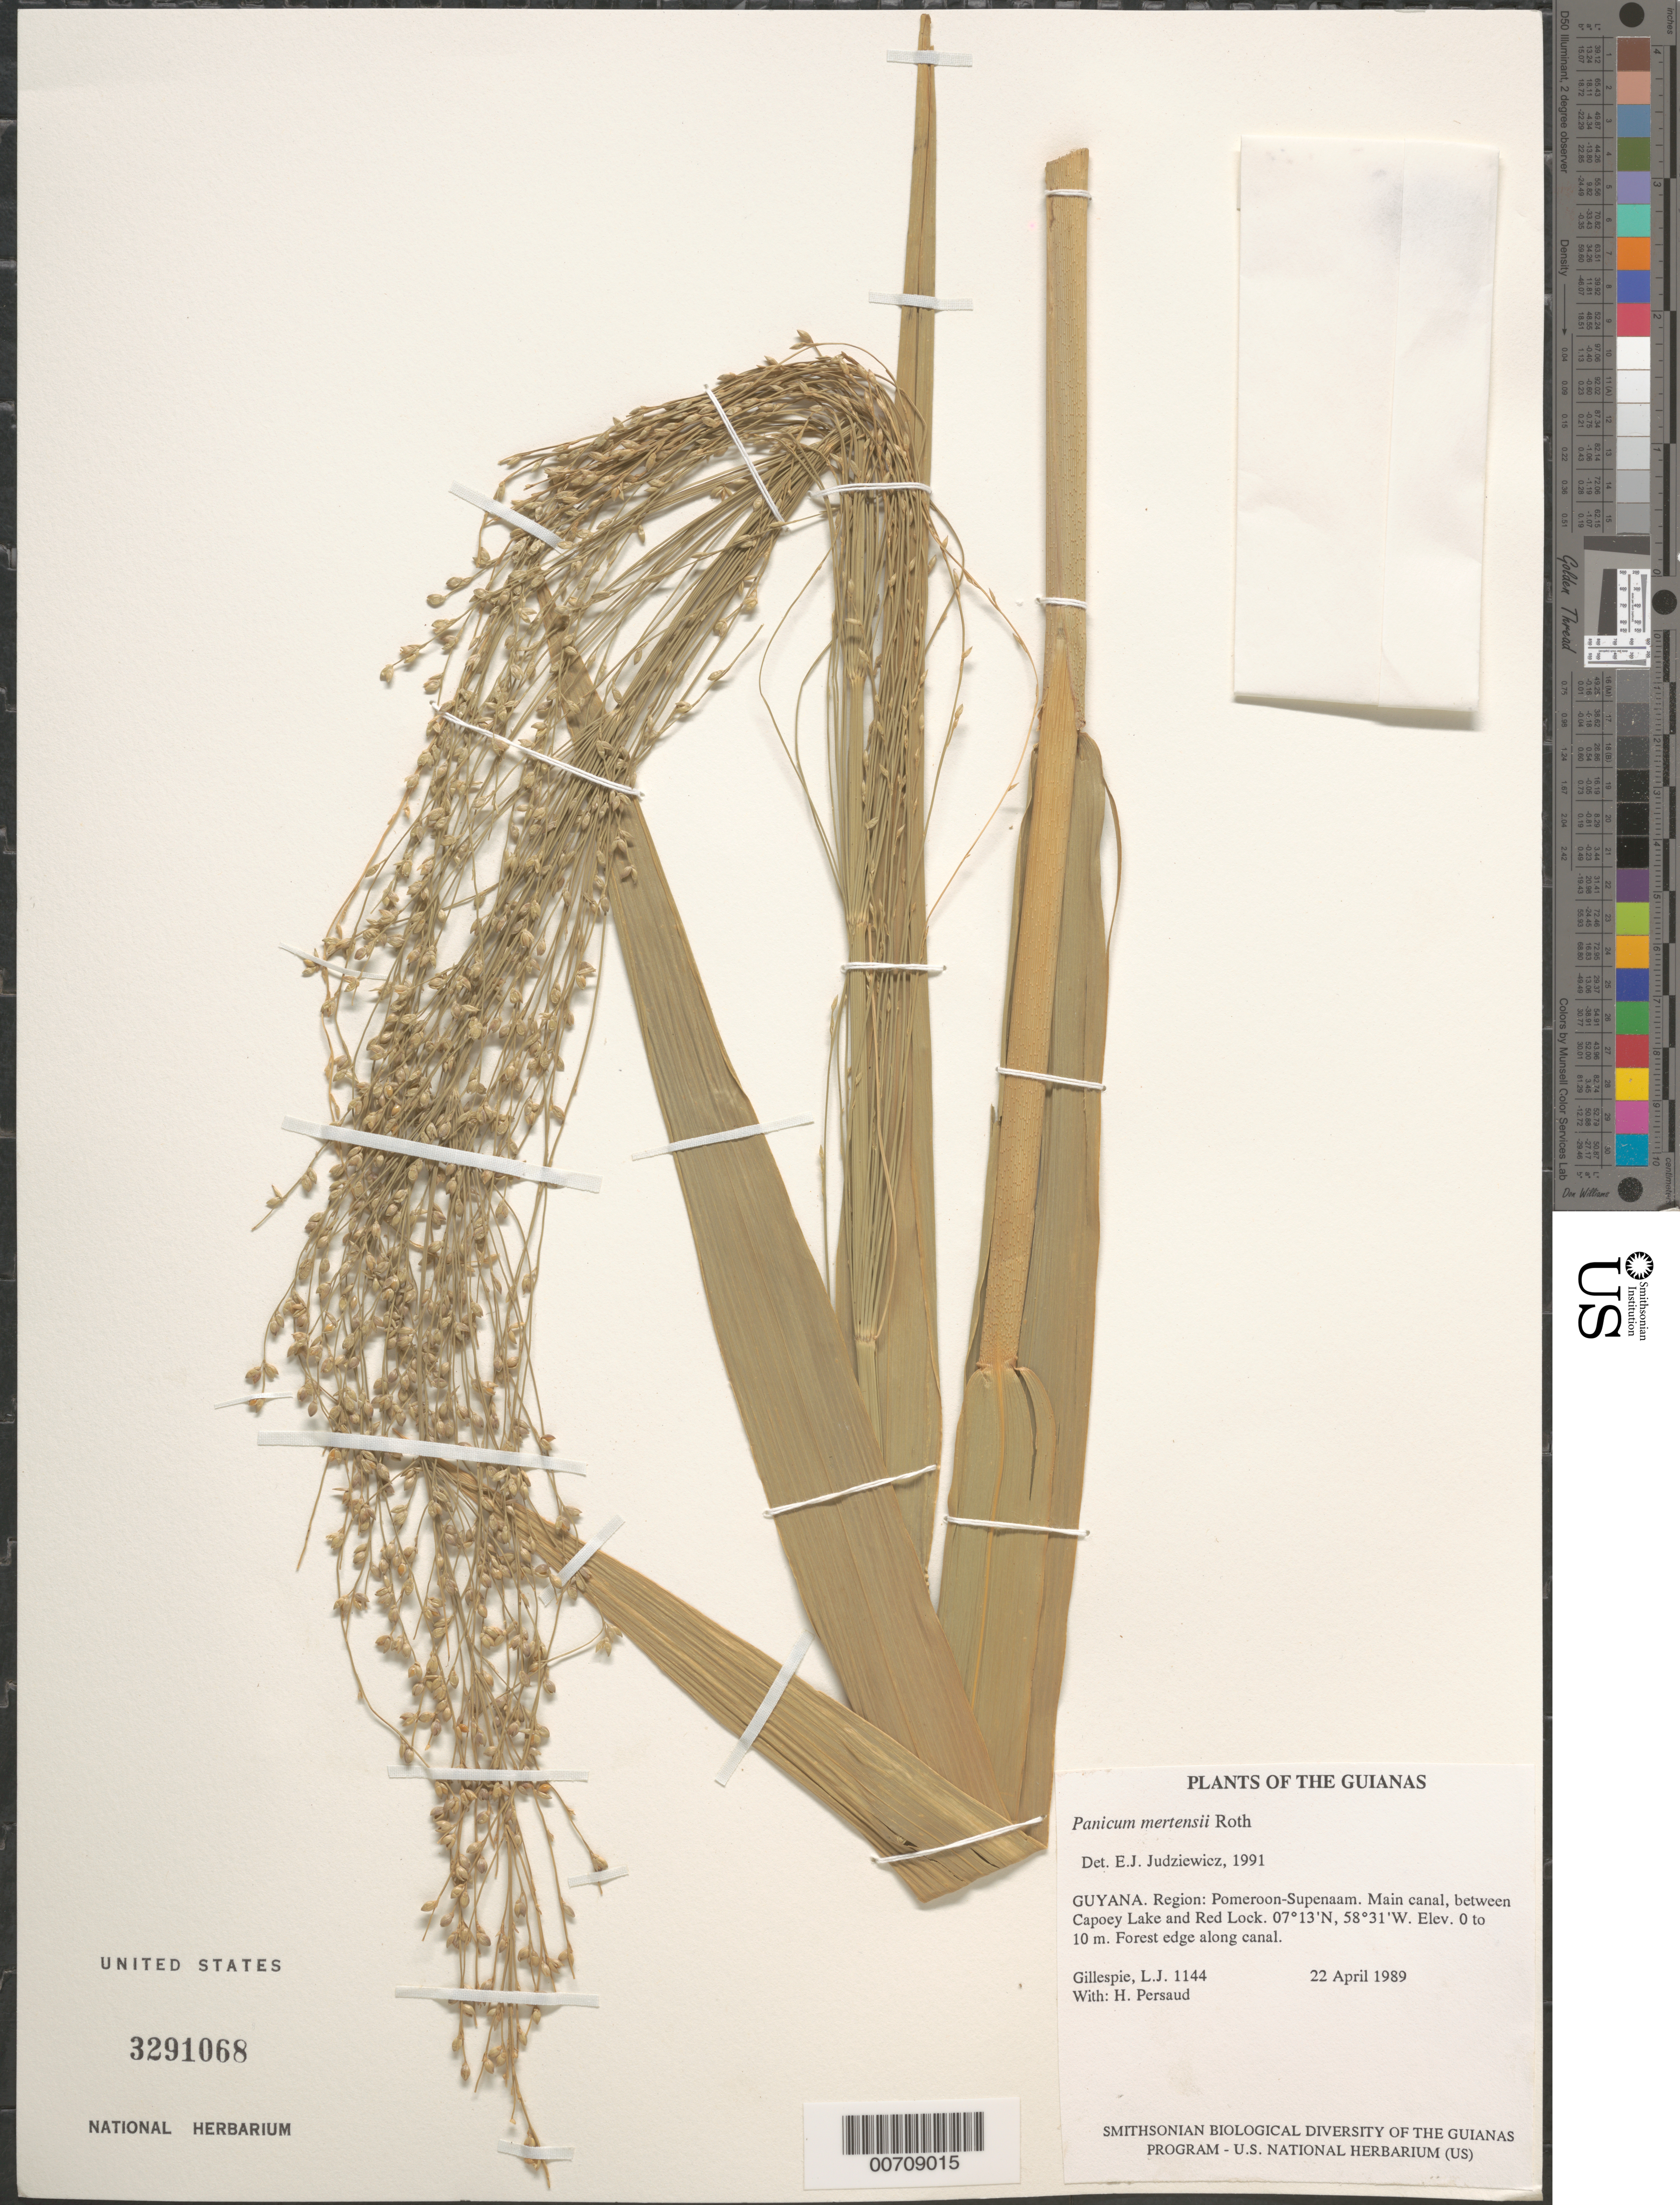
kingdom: Plantae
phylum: Tracheophyta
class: Liliopsida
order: Poales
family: Poaceae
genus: Stephostachys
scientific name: Stephostachys mertensii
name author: (Roth) Zuloaga & Marrone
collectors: L. J. Gillespie & H. Persaud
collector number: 1144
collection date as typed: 22 April 1989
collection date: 1989-04-22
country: Guyana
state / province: Pomeroon-Supenaam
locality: Main canal, between Capoey Lake and Red Lock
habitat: Forest edge along canal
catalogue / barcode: US 3291068